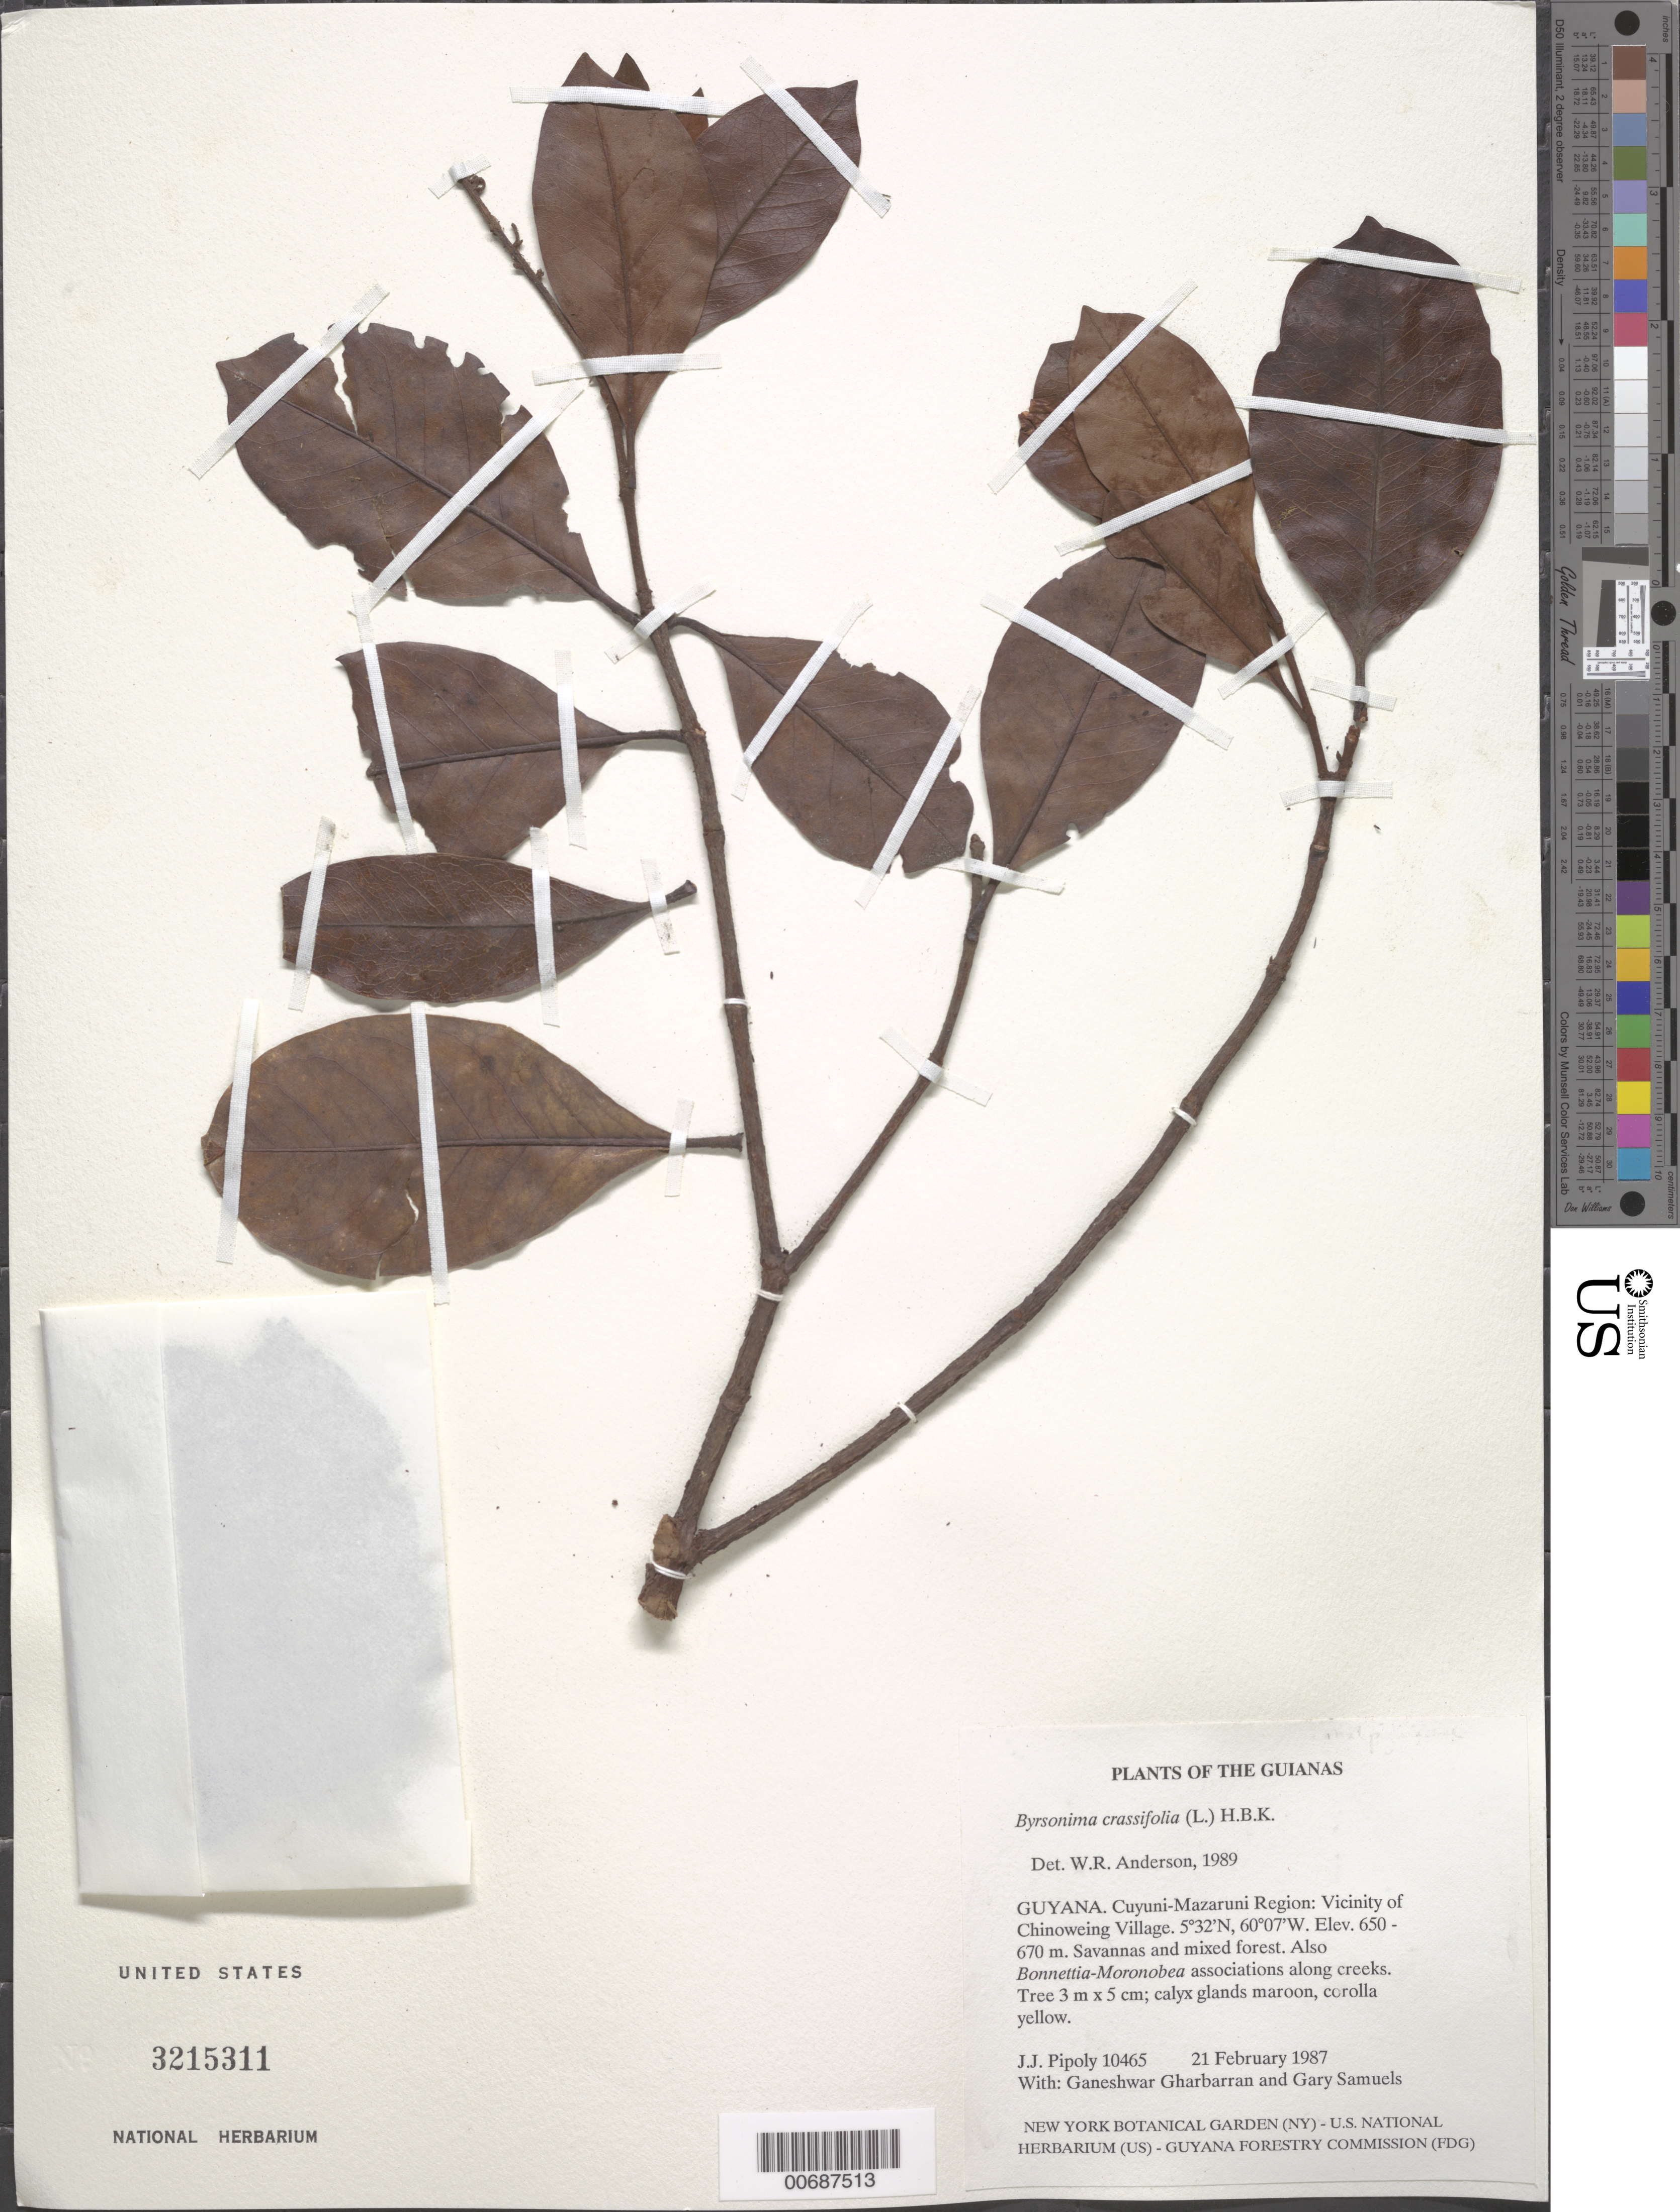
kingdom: Plantae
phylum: Tracheophyta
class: Magnoliopsida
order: Malpighiales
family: Malpighiaceae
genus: Byrsonima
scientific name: Byrsonima crassifolia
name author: (L.) Kunth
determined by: Anderson, W. R., (MICH), University of Michigan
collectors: J. J. Pipoly, G. Gharbarran & G. Samuels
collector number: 10465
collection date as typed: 21 February 1987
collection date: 1987-02-21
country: Guyana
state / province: Cuyuni-Mazaruni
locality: Vicinity of Chinoweing Village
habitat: Savannas and mixed forest. Also Bonnetia-Moronobea associations along creeks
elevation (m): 650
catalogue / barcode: US 3215311